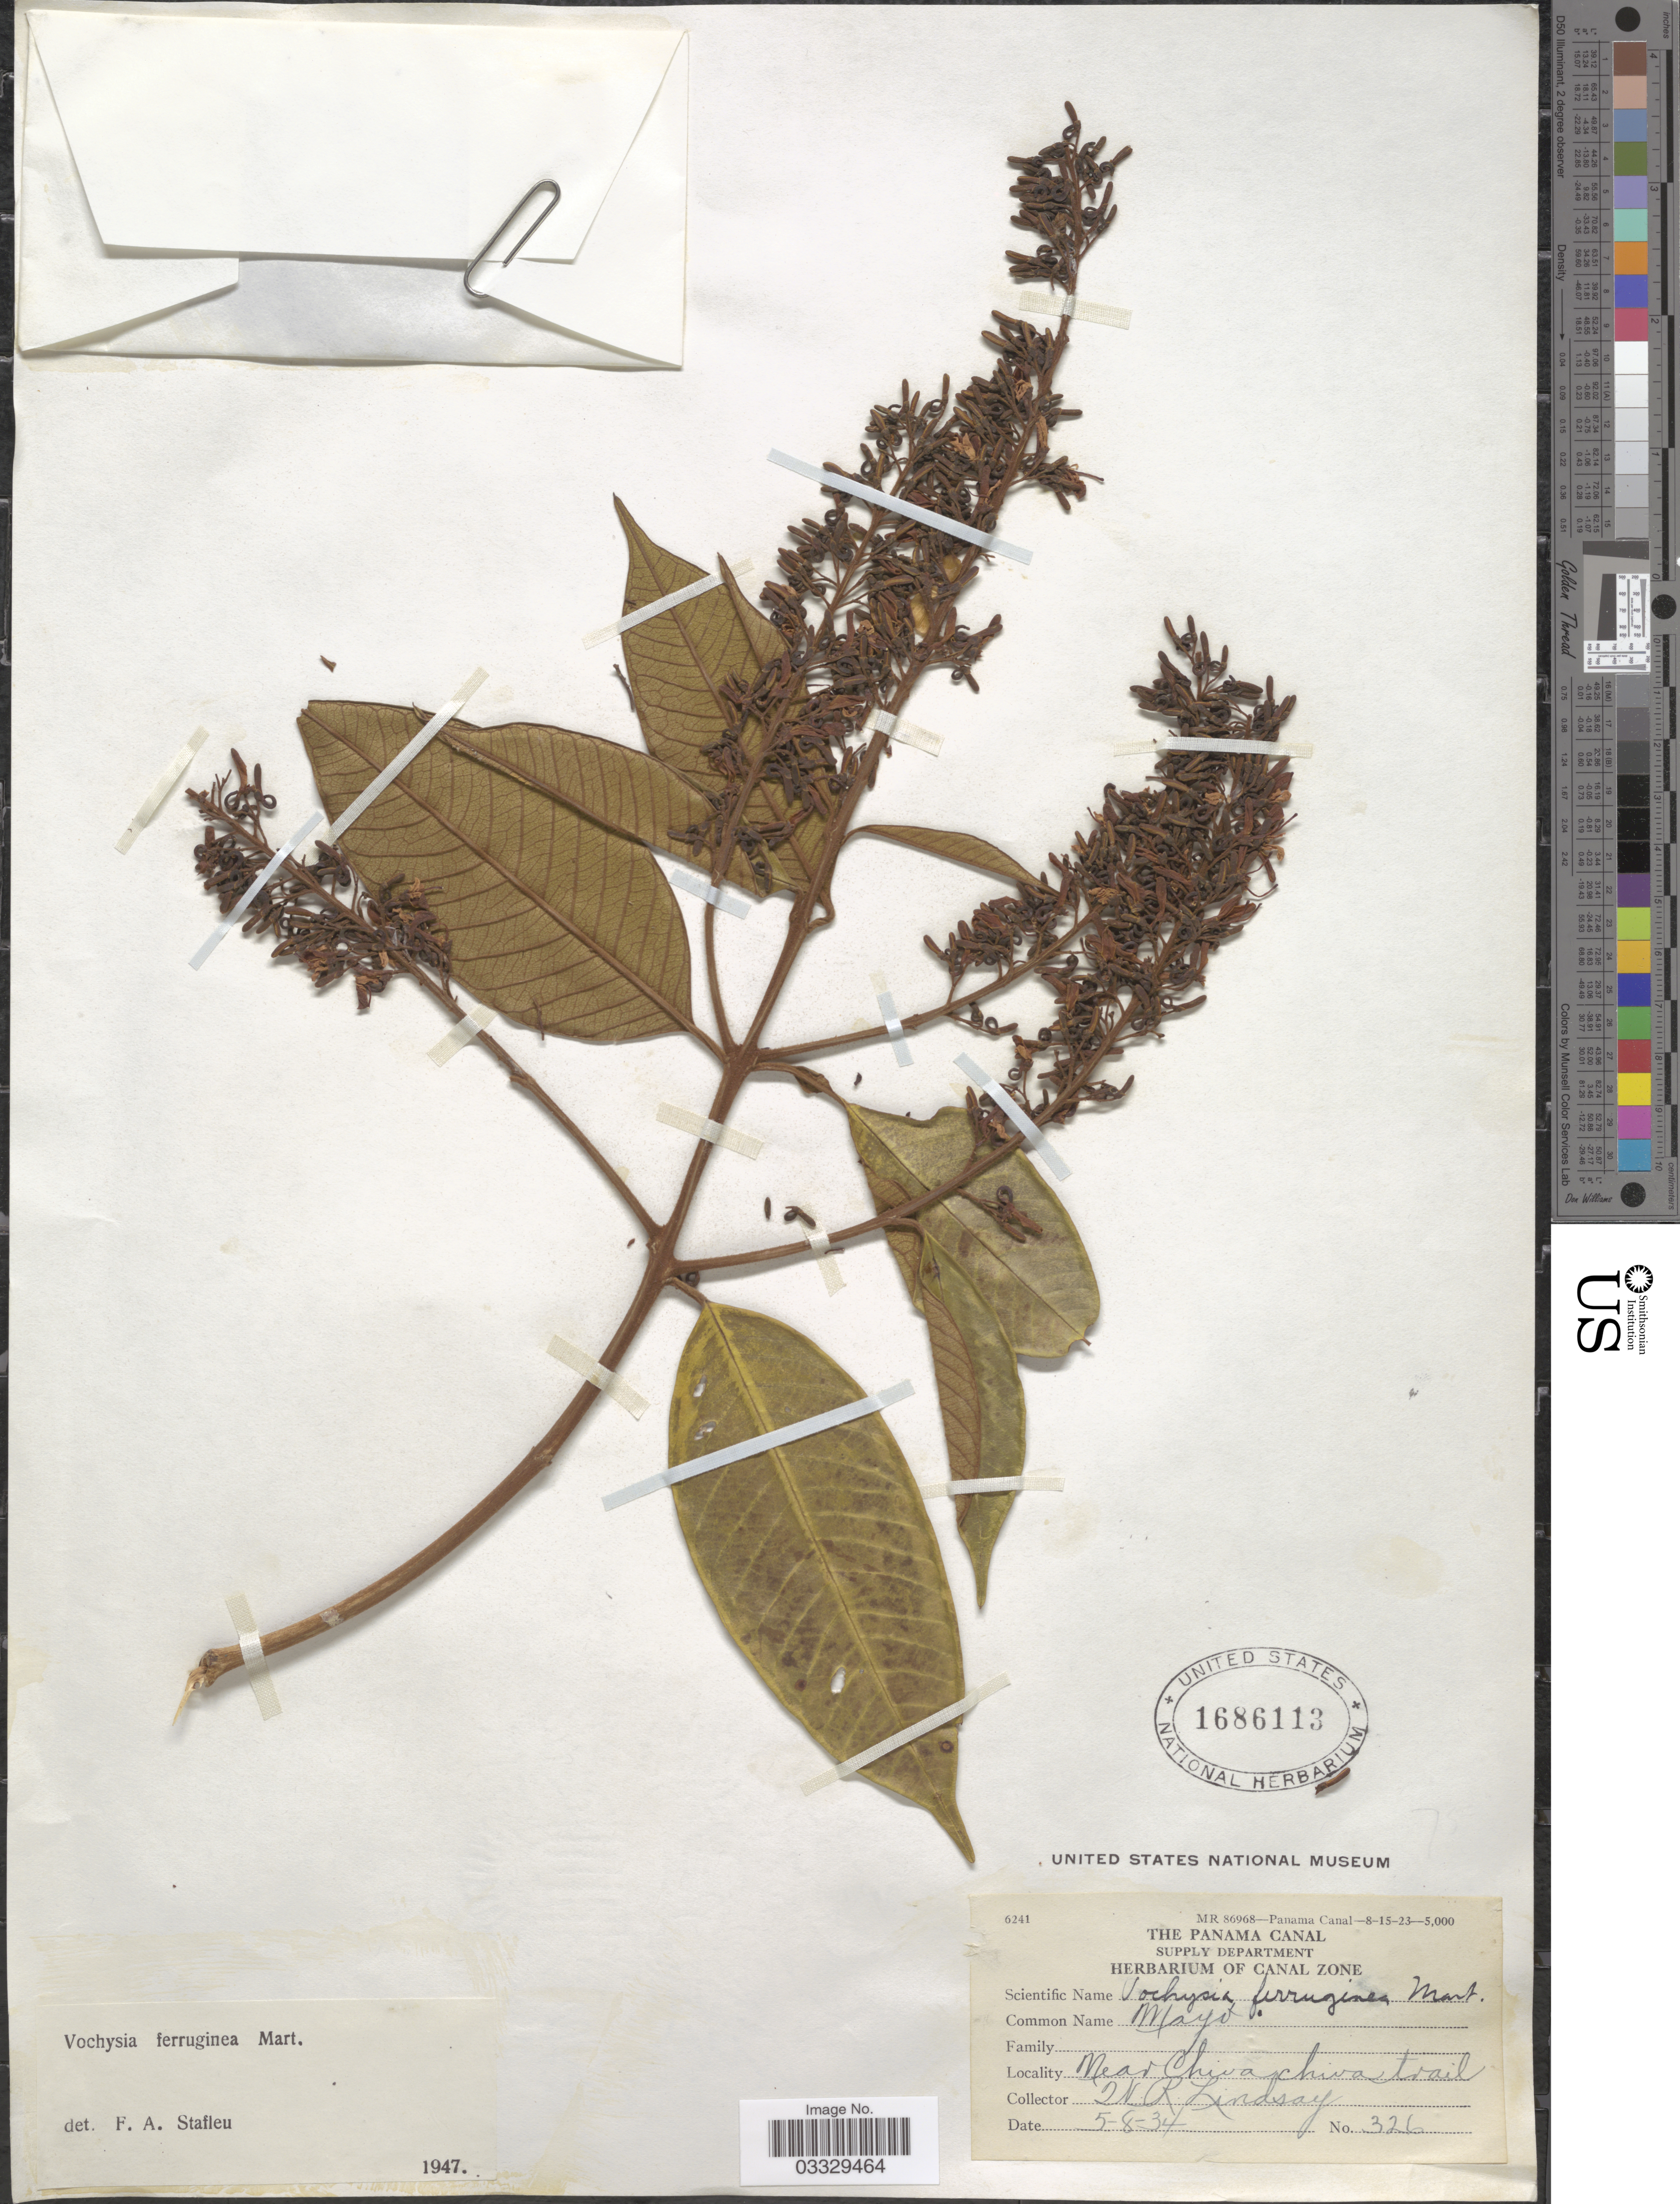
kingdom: Plantae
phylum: Tracheophyta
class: Magnoliopsida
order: Myrtales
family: Vochysiaceae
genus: Vochysia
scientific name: Vochysia ferruginea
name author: Mart.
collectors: W. Lindsay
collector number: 326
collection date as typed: Transcribed d/m/y: 5/8/34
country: Panama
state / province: Colón / Panamá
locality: Panama Canal. Near Chiva Chiva trail.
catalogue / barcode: US 1686113